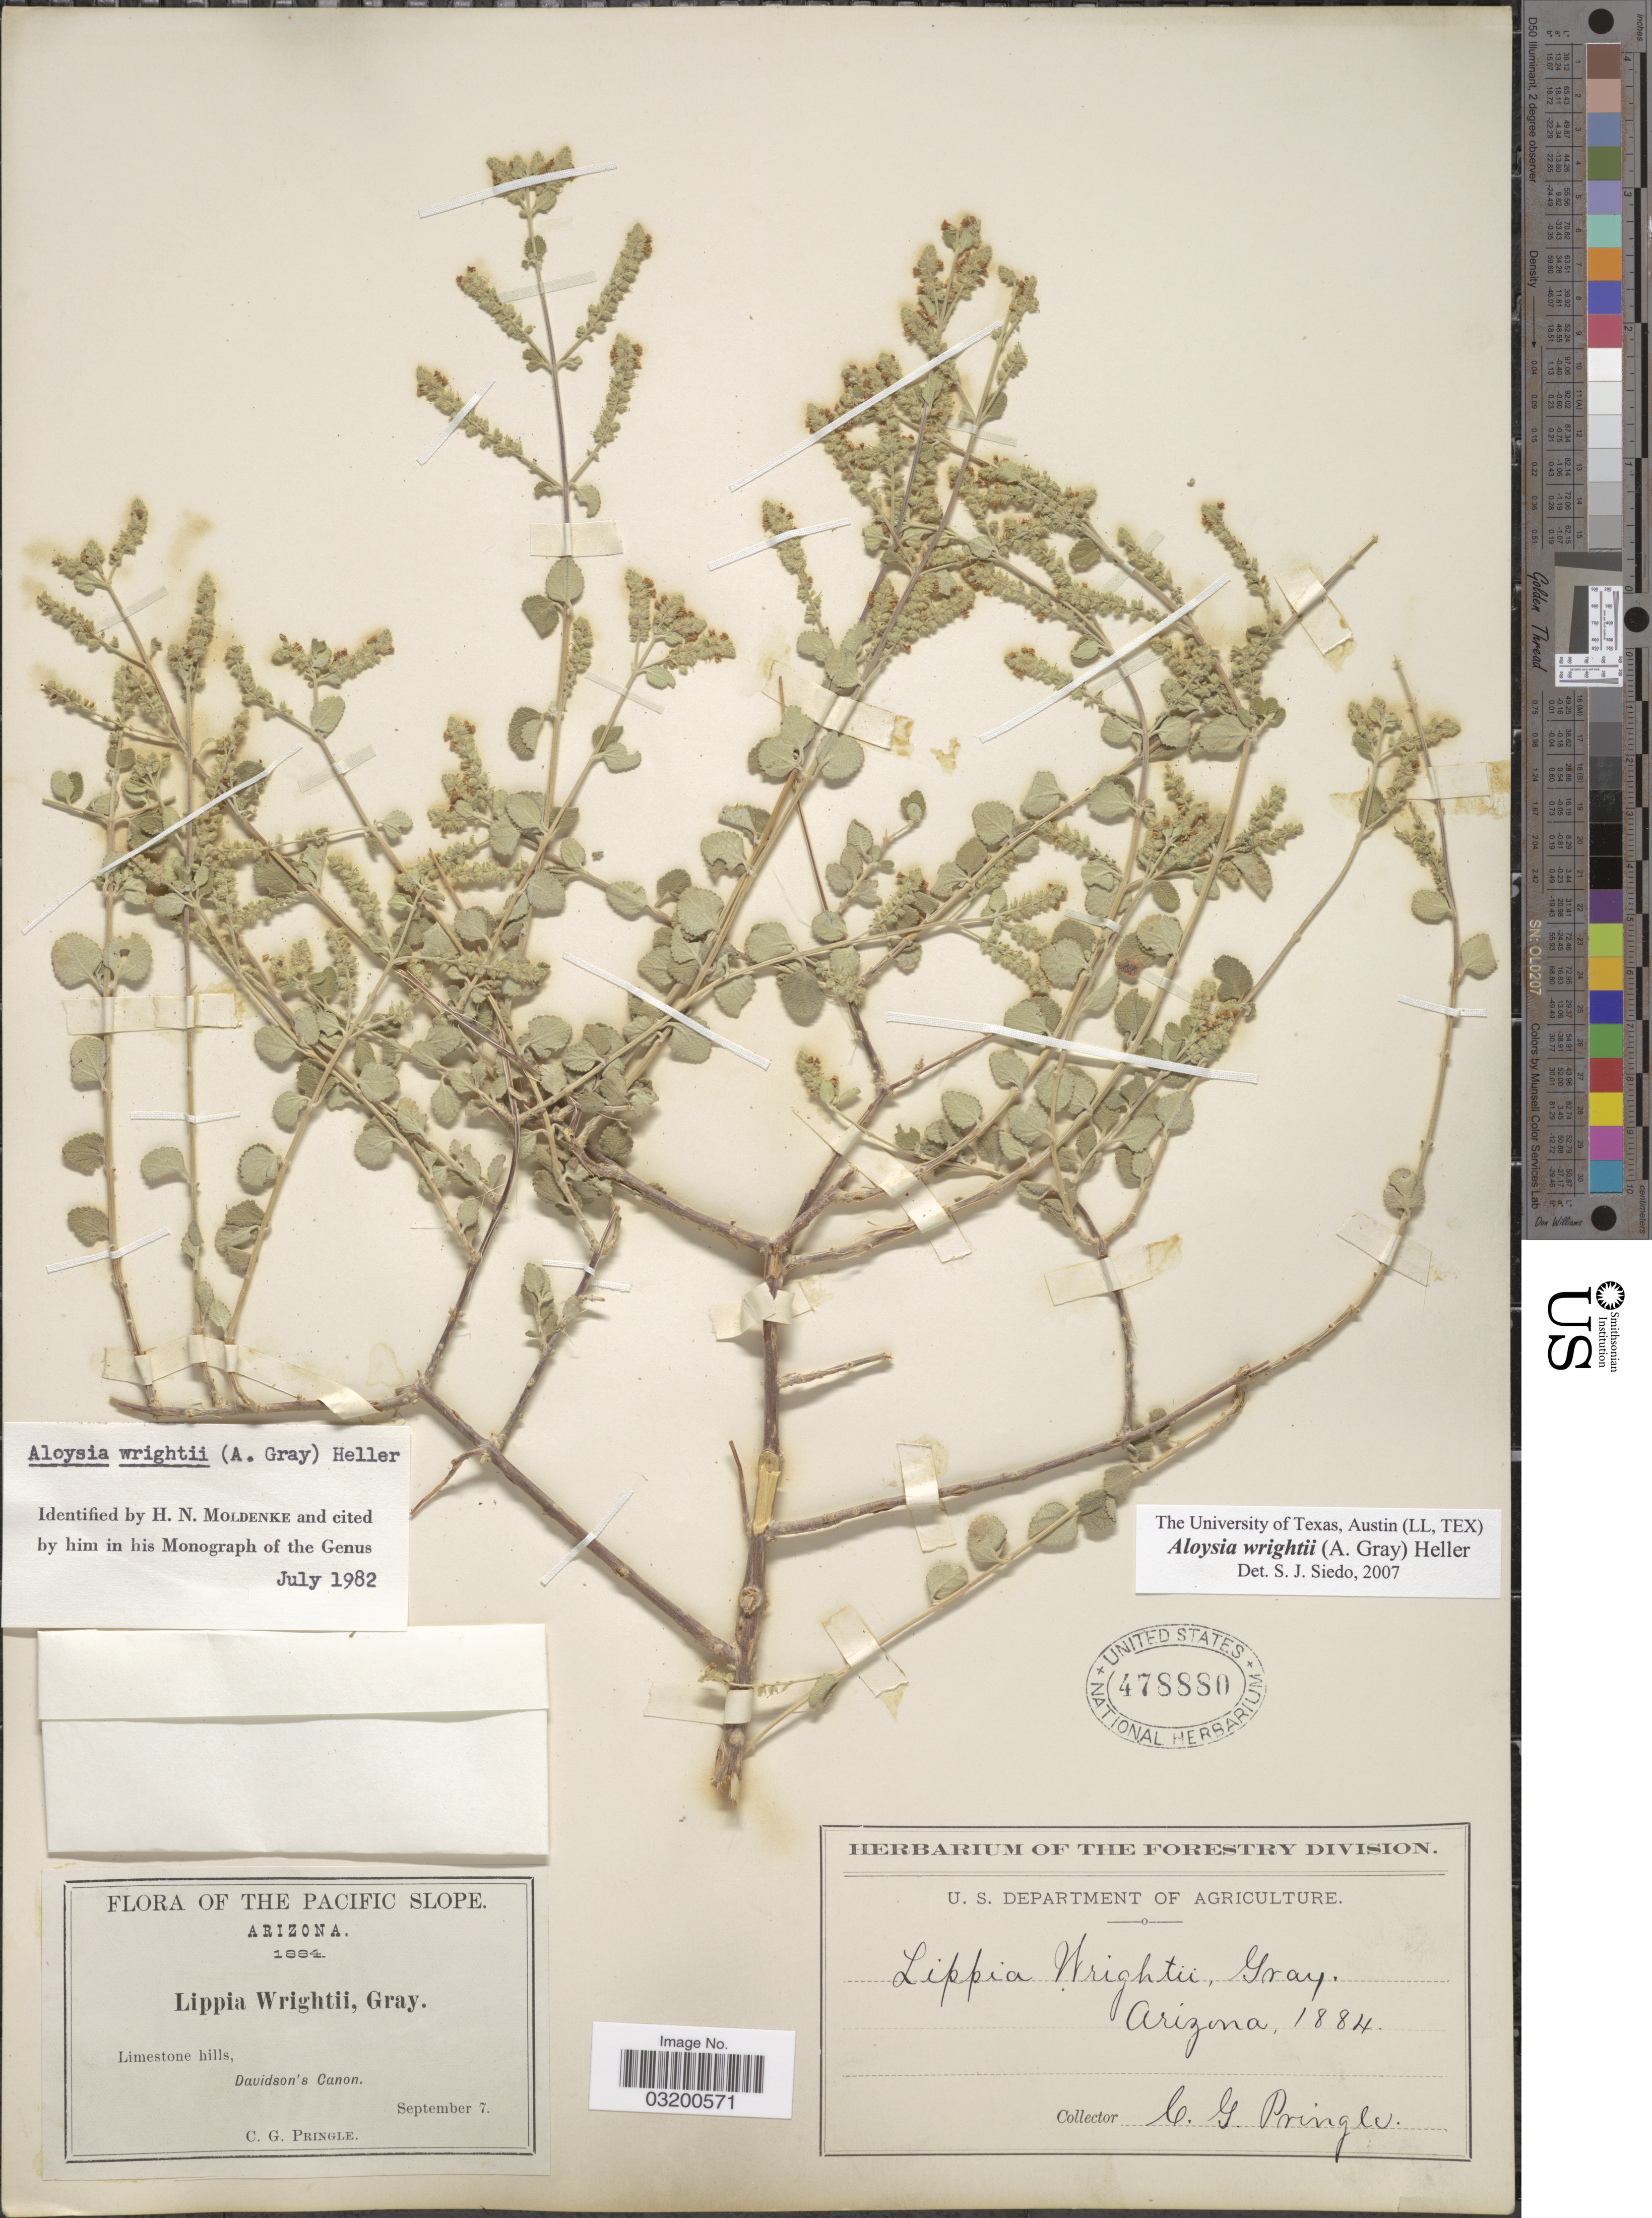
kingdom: Plantae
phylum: Tracheophyta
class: Magnoliopsida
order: Lamiales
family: Verbenaceae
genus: Aloysia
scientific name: Aloysia wrightii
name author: A. Heller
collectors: C. G. Pringle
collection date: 1884-09-07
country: United States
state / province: Arizona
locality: The Pacific Slope. limestone hills, Davidson's Canon.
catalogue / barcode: US 478880